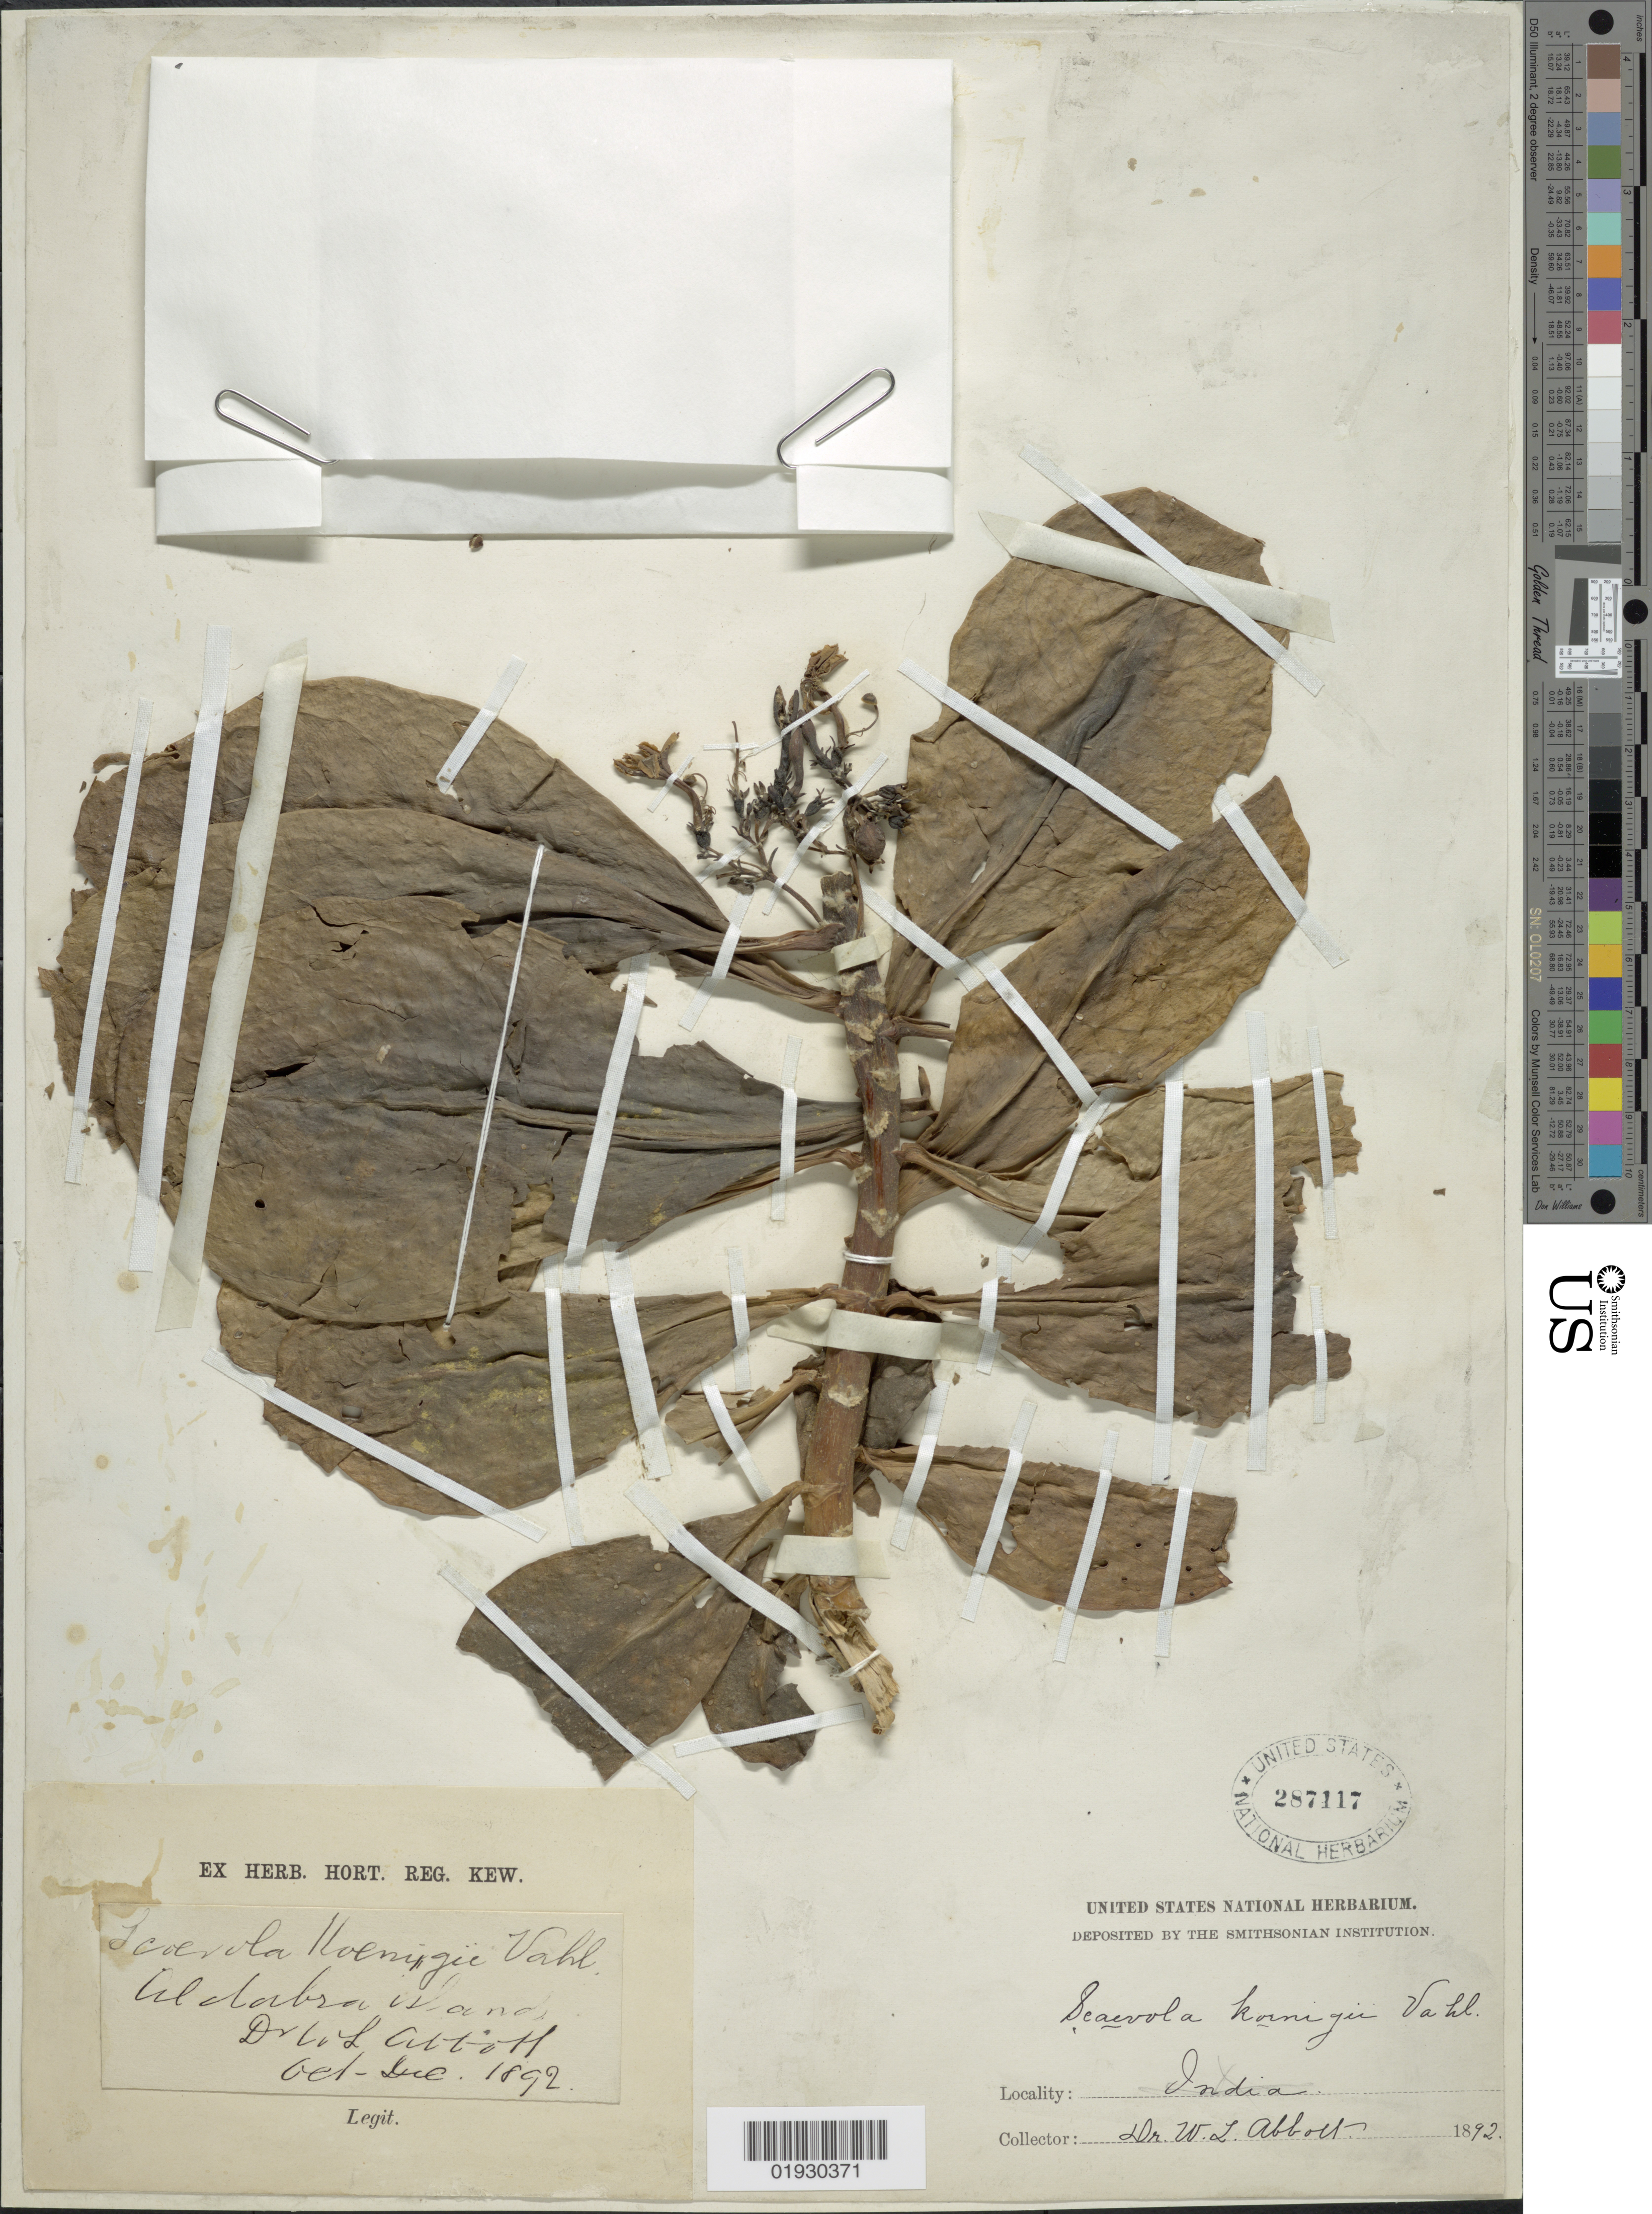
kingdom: Plantae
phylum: Tracheophyta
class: Magnoliopsida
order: Asterales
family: Goodeniaceae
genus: Scaevola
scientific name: Scaevola taccada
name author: (Gaertn.) Roxb.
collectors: W. Abbot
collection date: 1892-10/1892-12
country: Seychelles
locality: Aldabra Islands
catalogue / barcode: US 287117